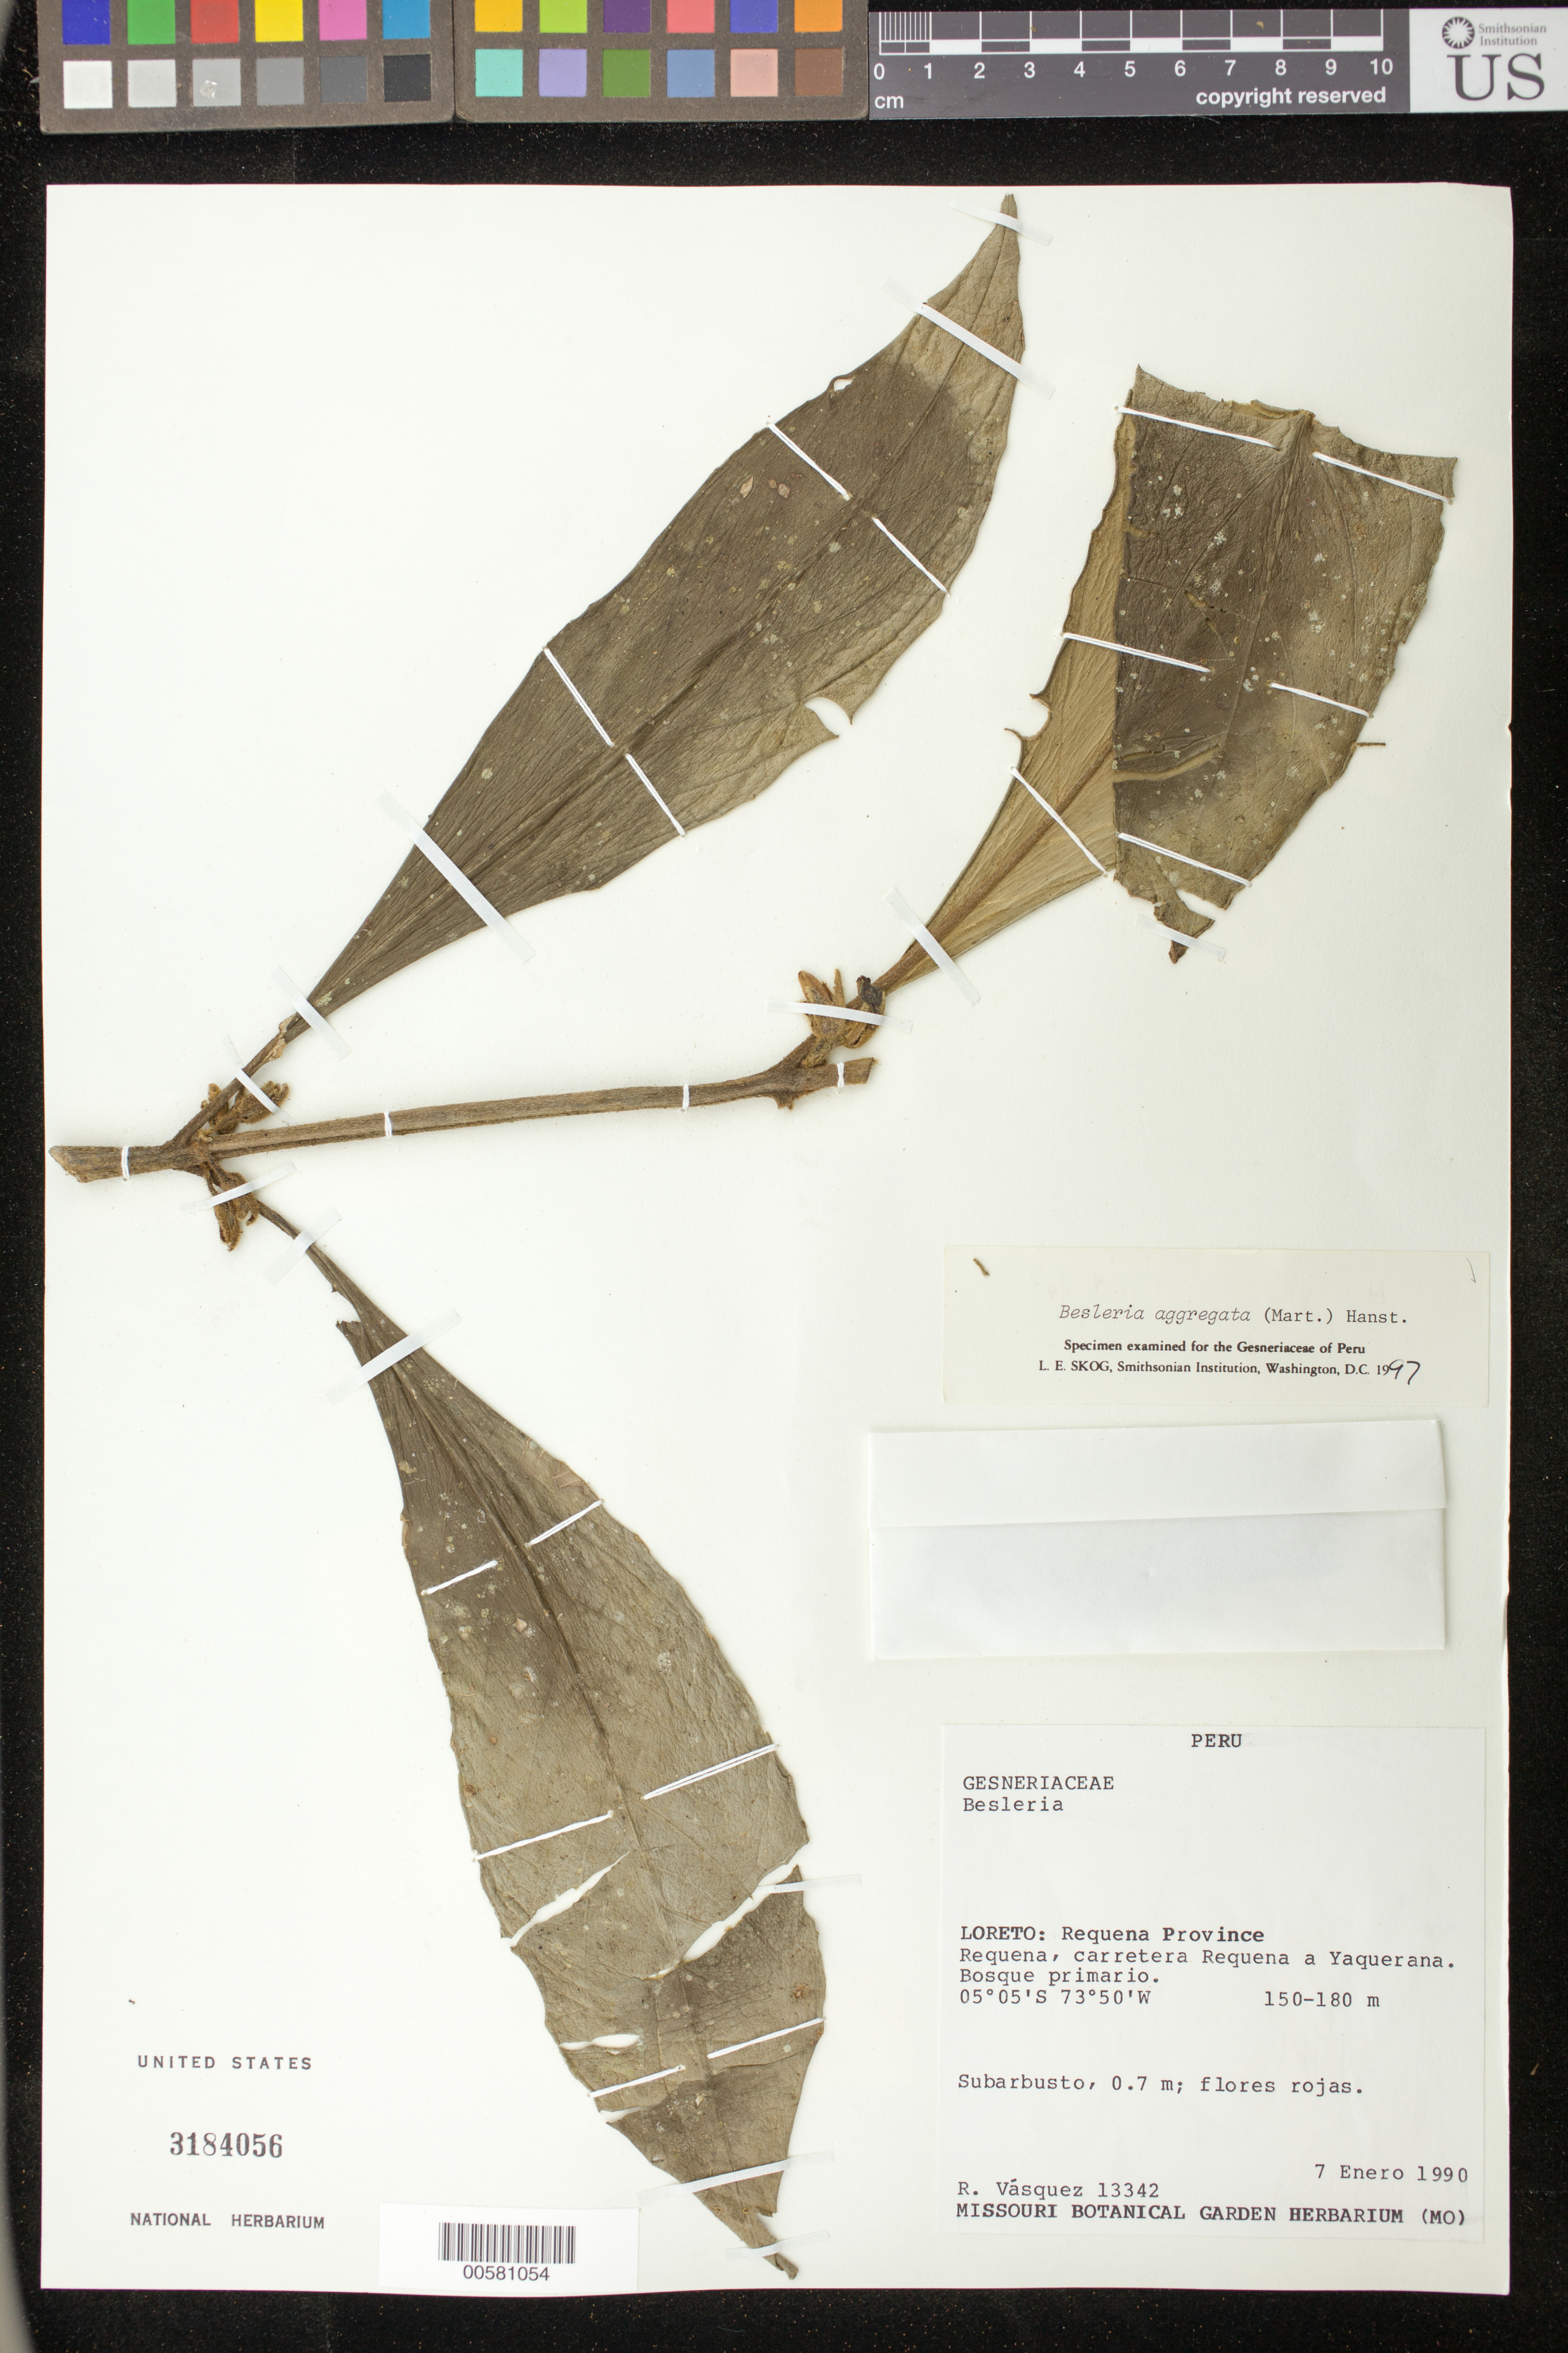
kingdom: Plantae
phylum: Tracheophyta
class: Magnoliopsida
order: Lamiales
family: Gesneriaceae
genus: Besleria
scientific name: Besleria aggregata var. aggregata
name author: (Mart.) Hanst.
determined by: Skog, Laurence E.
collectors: R. Vásquez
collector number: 13342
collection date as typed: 07 Jan 1990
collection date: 1990-01-07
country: Peru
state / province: Loreto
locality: Prov. Requena; Requena, carretera Requena a Yaquerana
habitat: Bosque primario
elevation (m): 150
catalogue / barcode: US 3184056